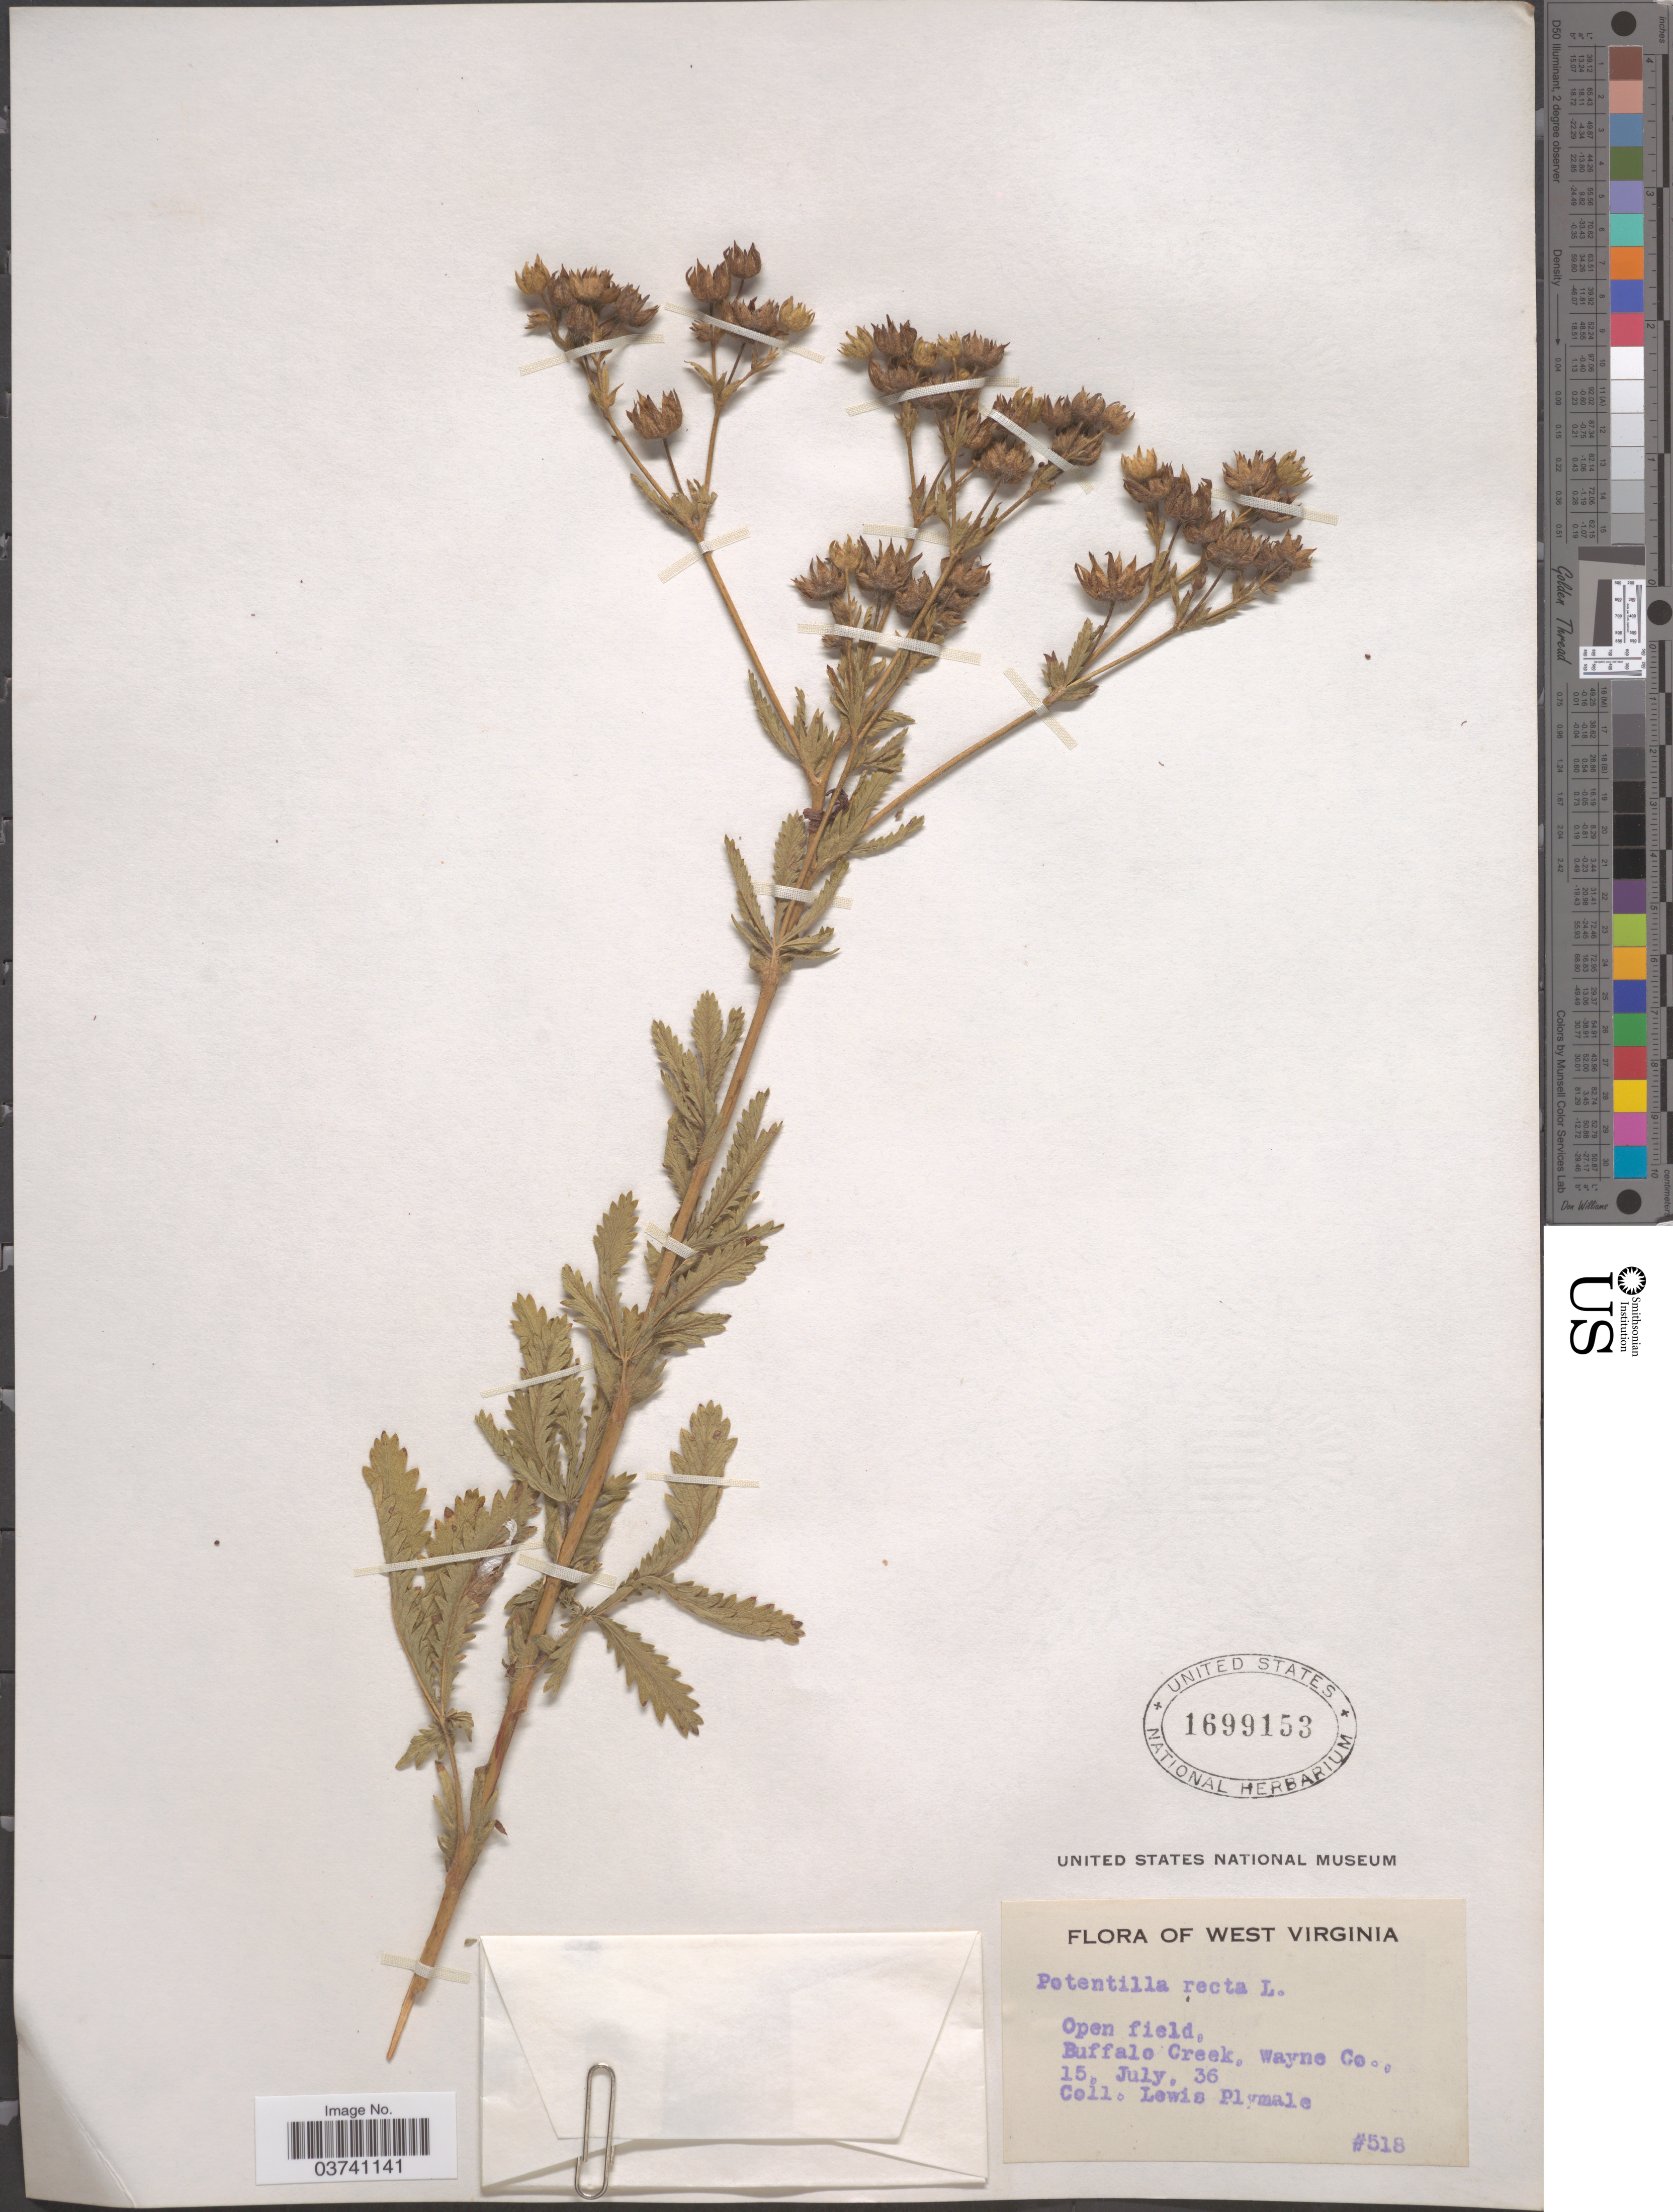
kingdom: Plantae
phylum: Tracheophyta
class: Magnoliopsida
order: Rosales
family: Rosaceae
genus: Potentilla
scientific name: Potentilla recta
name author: L.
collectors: L. Plymale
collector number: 518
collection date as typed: Transcribed d/m/y: 15/7/36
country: United States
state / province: West Virginia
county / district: Wayne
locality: Buffalo Creek, Wayne Co.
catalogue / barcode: US 1699153